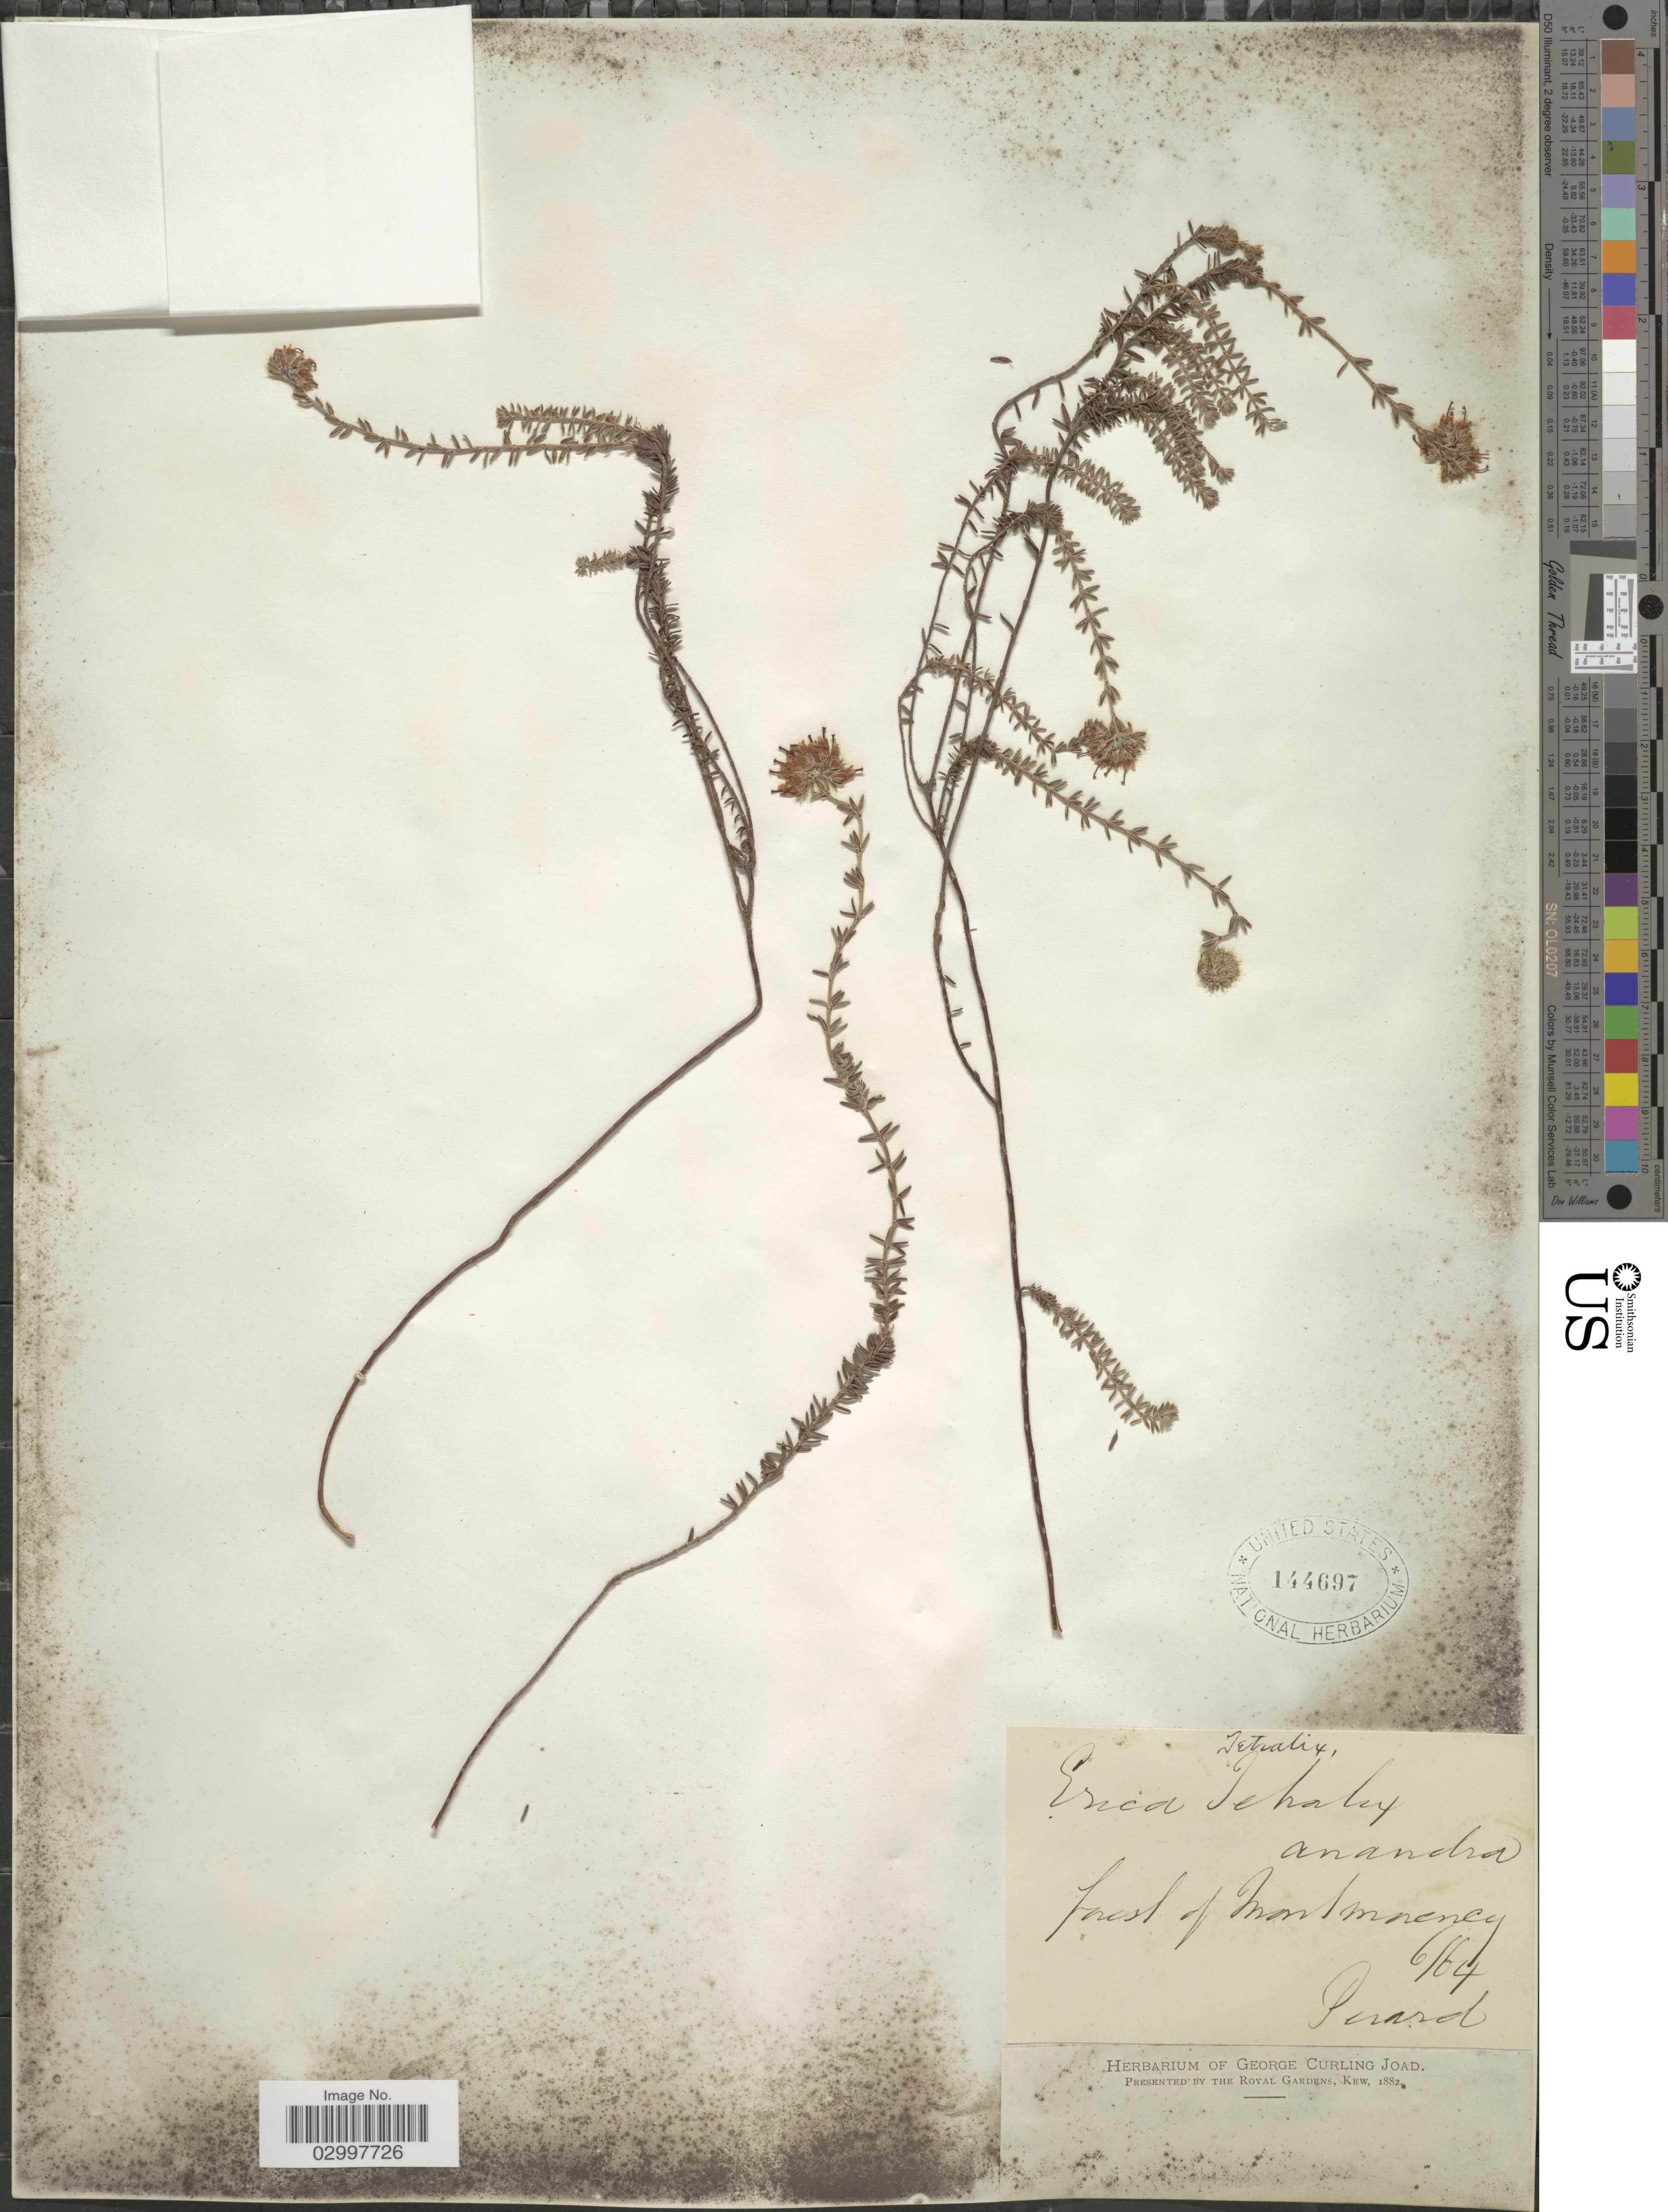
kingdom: Plantae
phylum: Tracheophyta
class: Magnoliopsida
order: Ericales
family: Ericaceae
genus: Erica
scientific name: Erica tetralix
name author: L.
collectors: Perard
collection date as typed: Transcribed d/m/y: /6/64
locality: Forest of Montmorency.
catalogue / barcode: US 144697